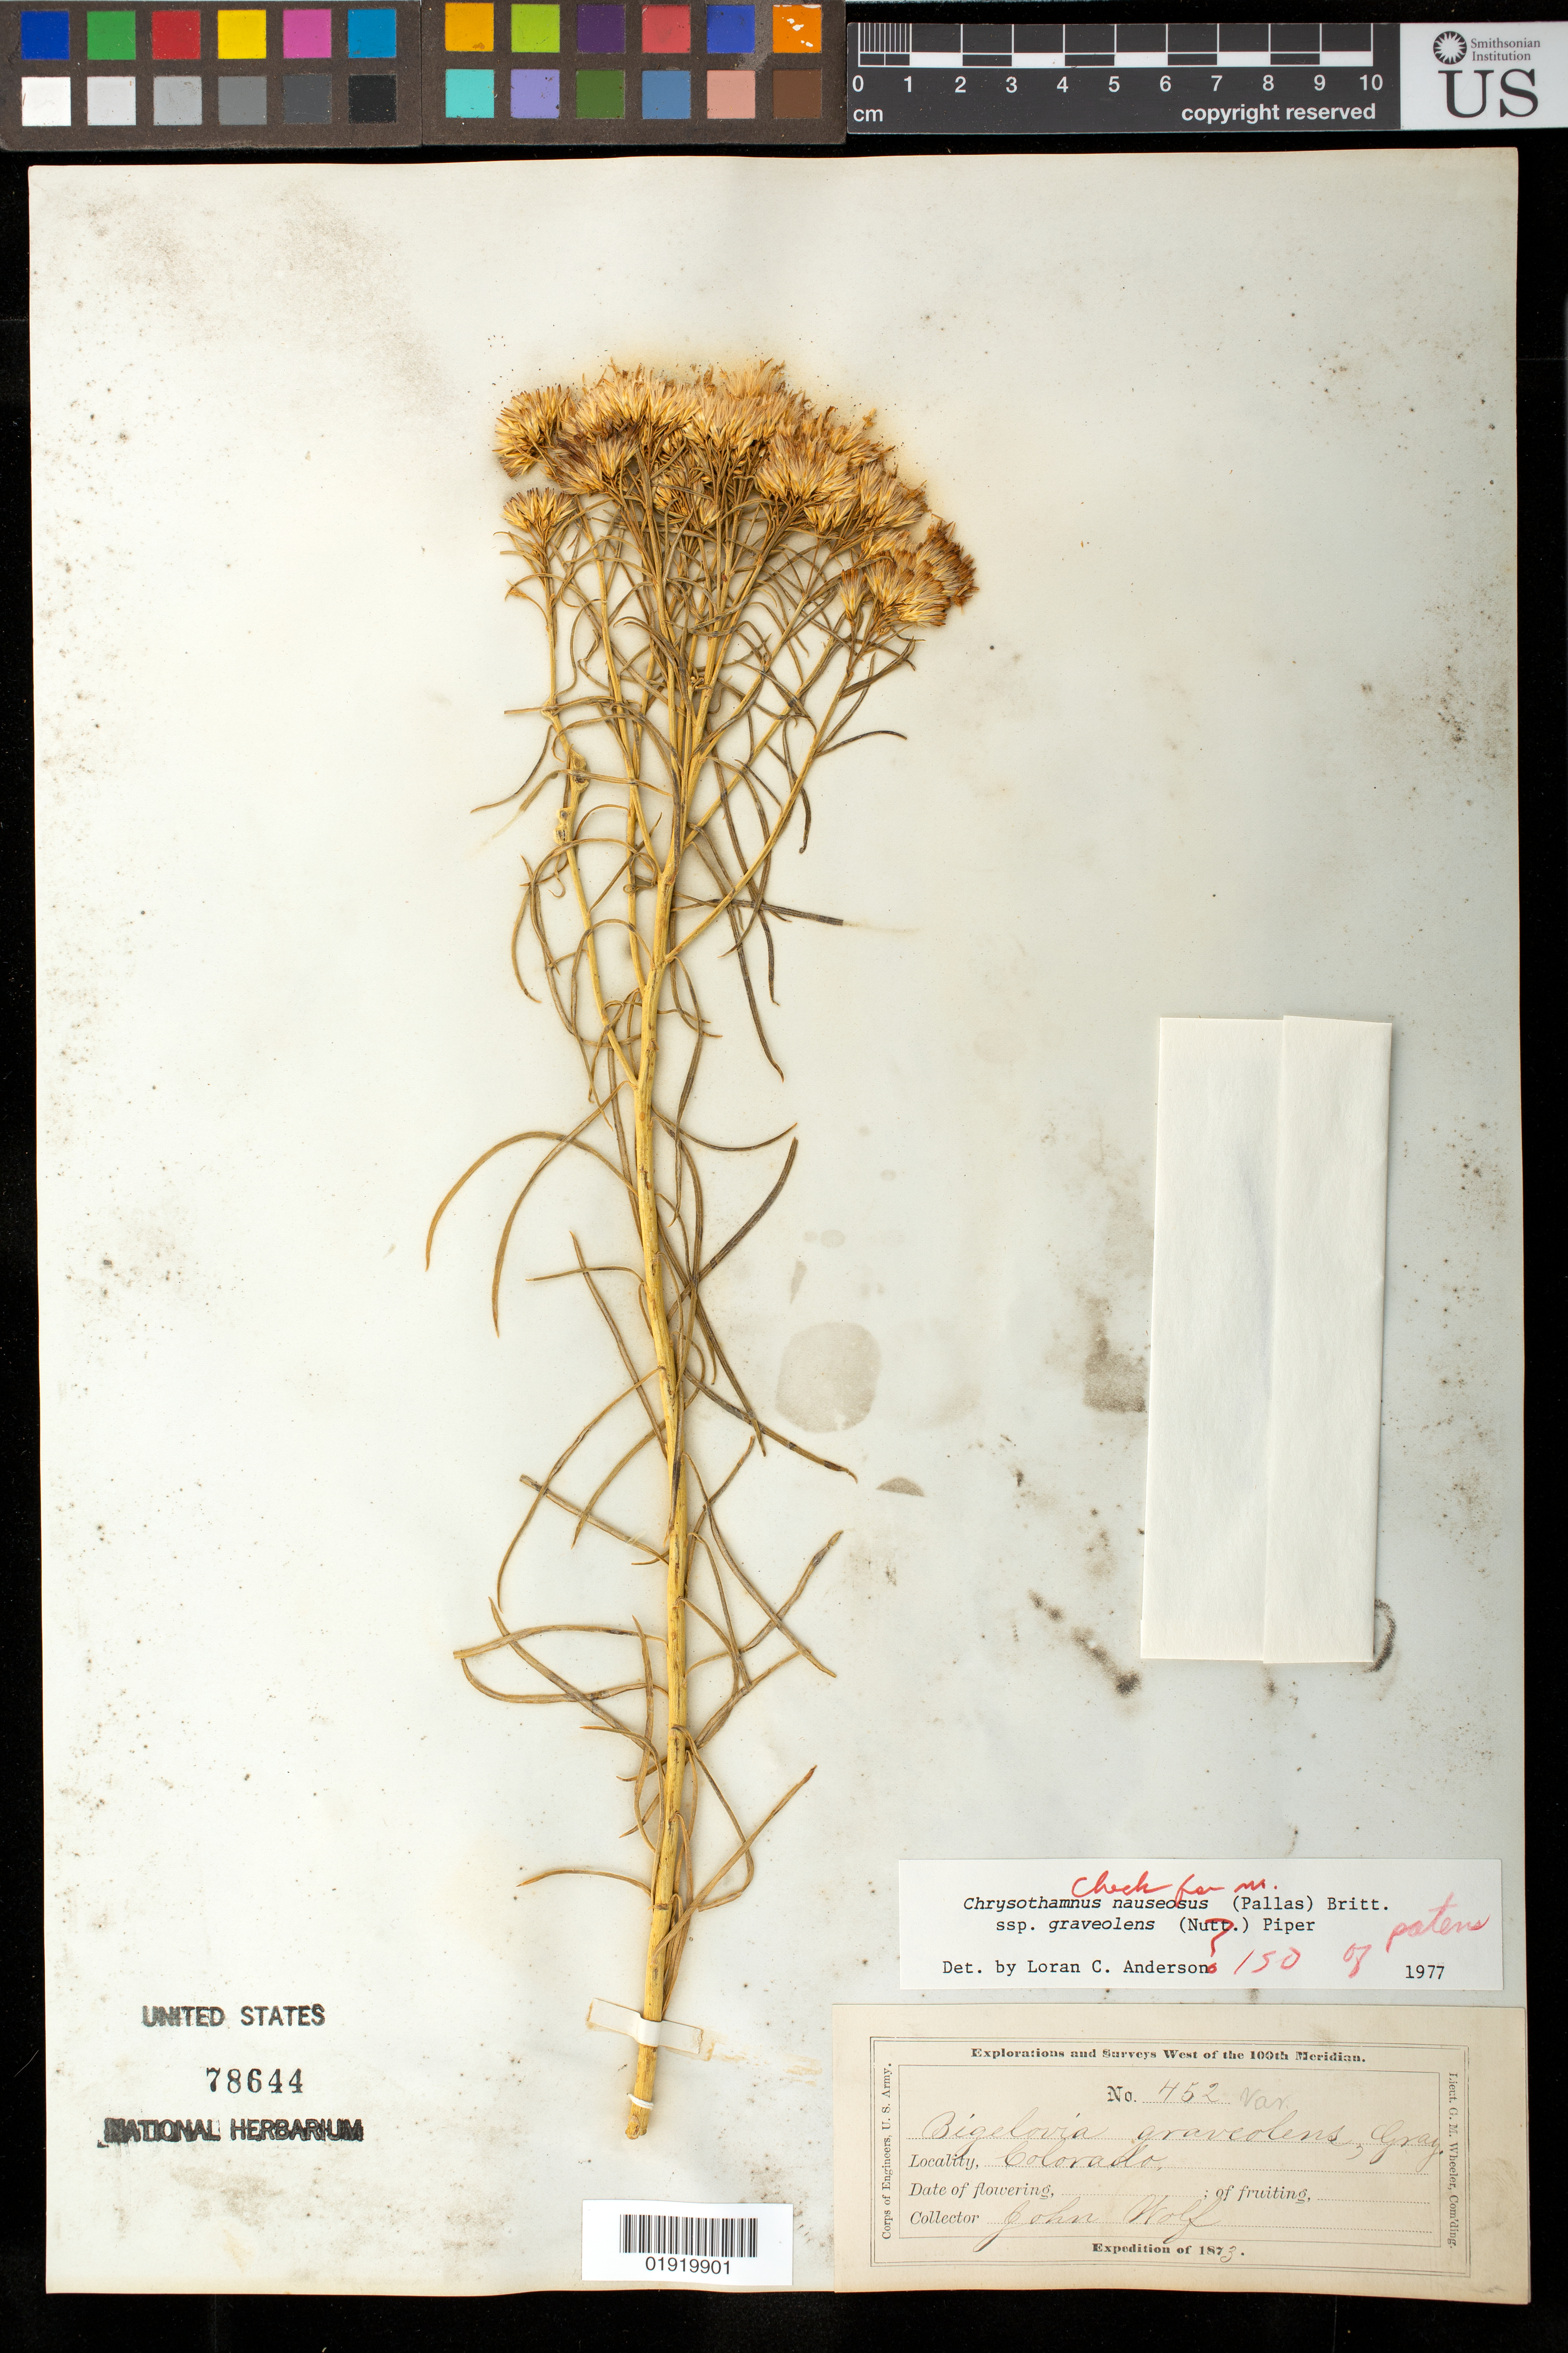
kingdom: Plantae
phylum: Tracheophyta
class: Magnoliopsida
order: Asterales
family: Asteraceae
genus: Chrysothamnus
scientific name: Chrysothamnus patens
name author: Rydb.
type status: Isotype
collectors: J. Wolf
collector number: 452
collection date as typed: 1873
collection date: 1873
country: United States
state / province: Colorado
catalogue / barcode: US 78644